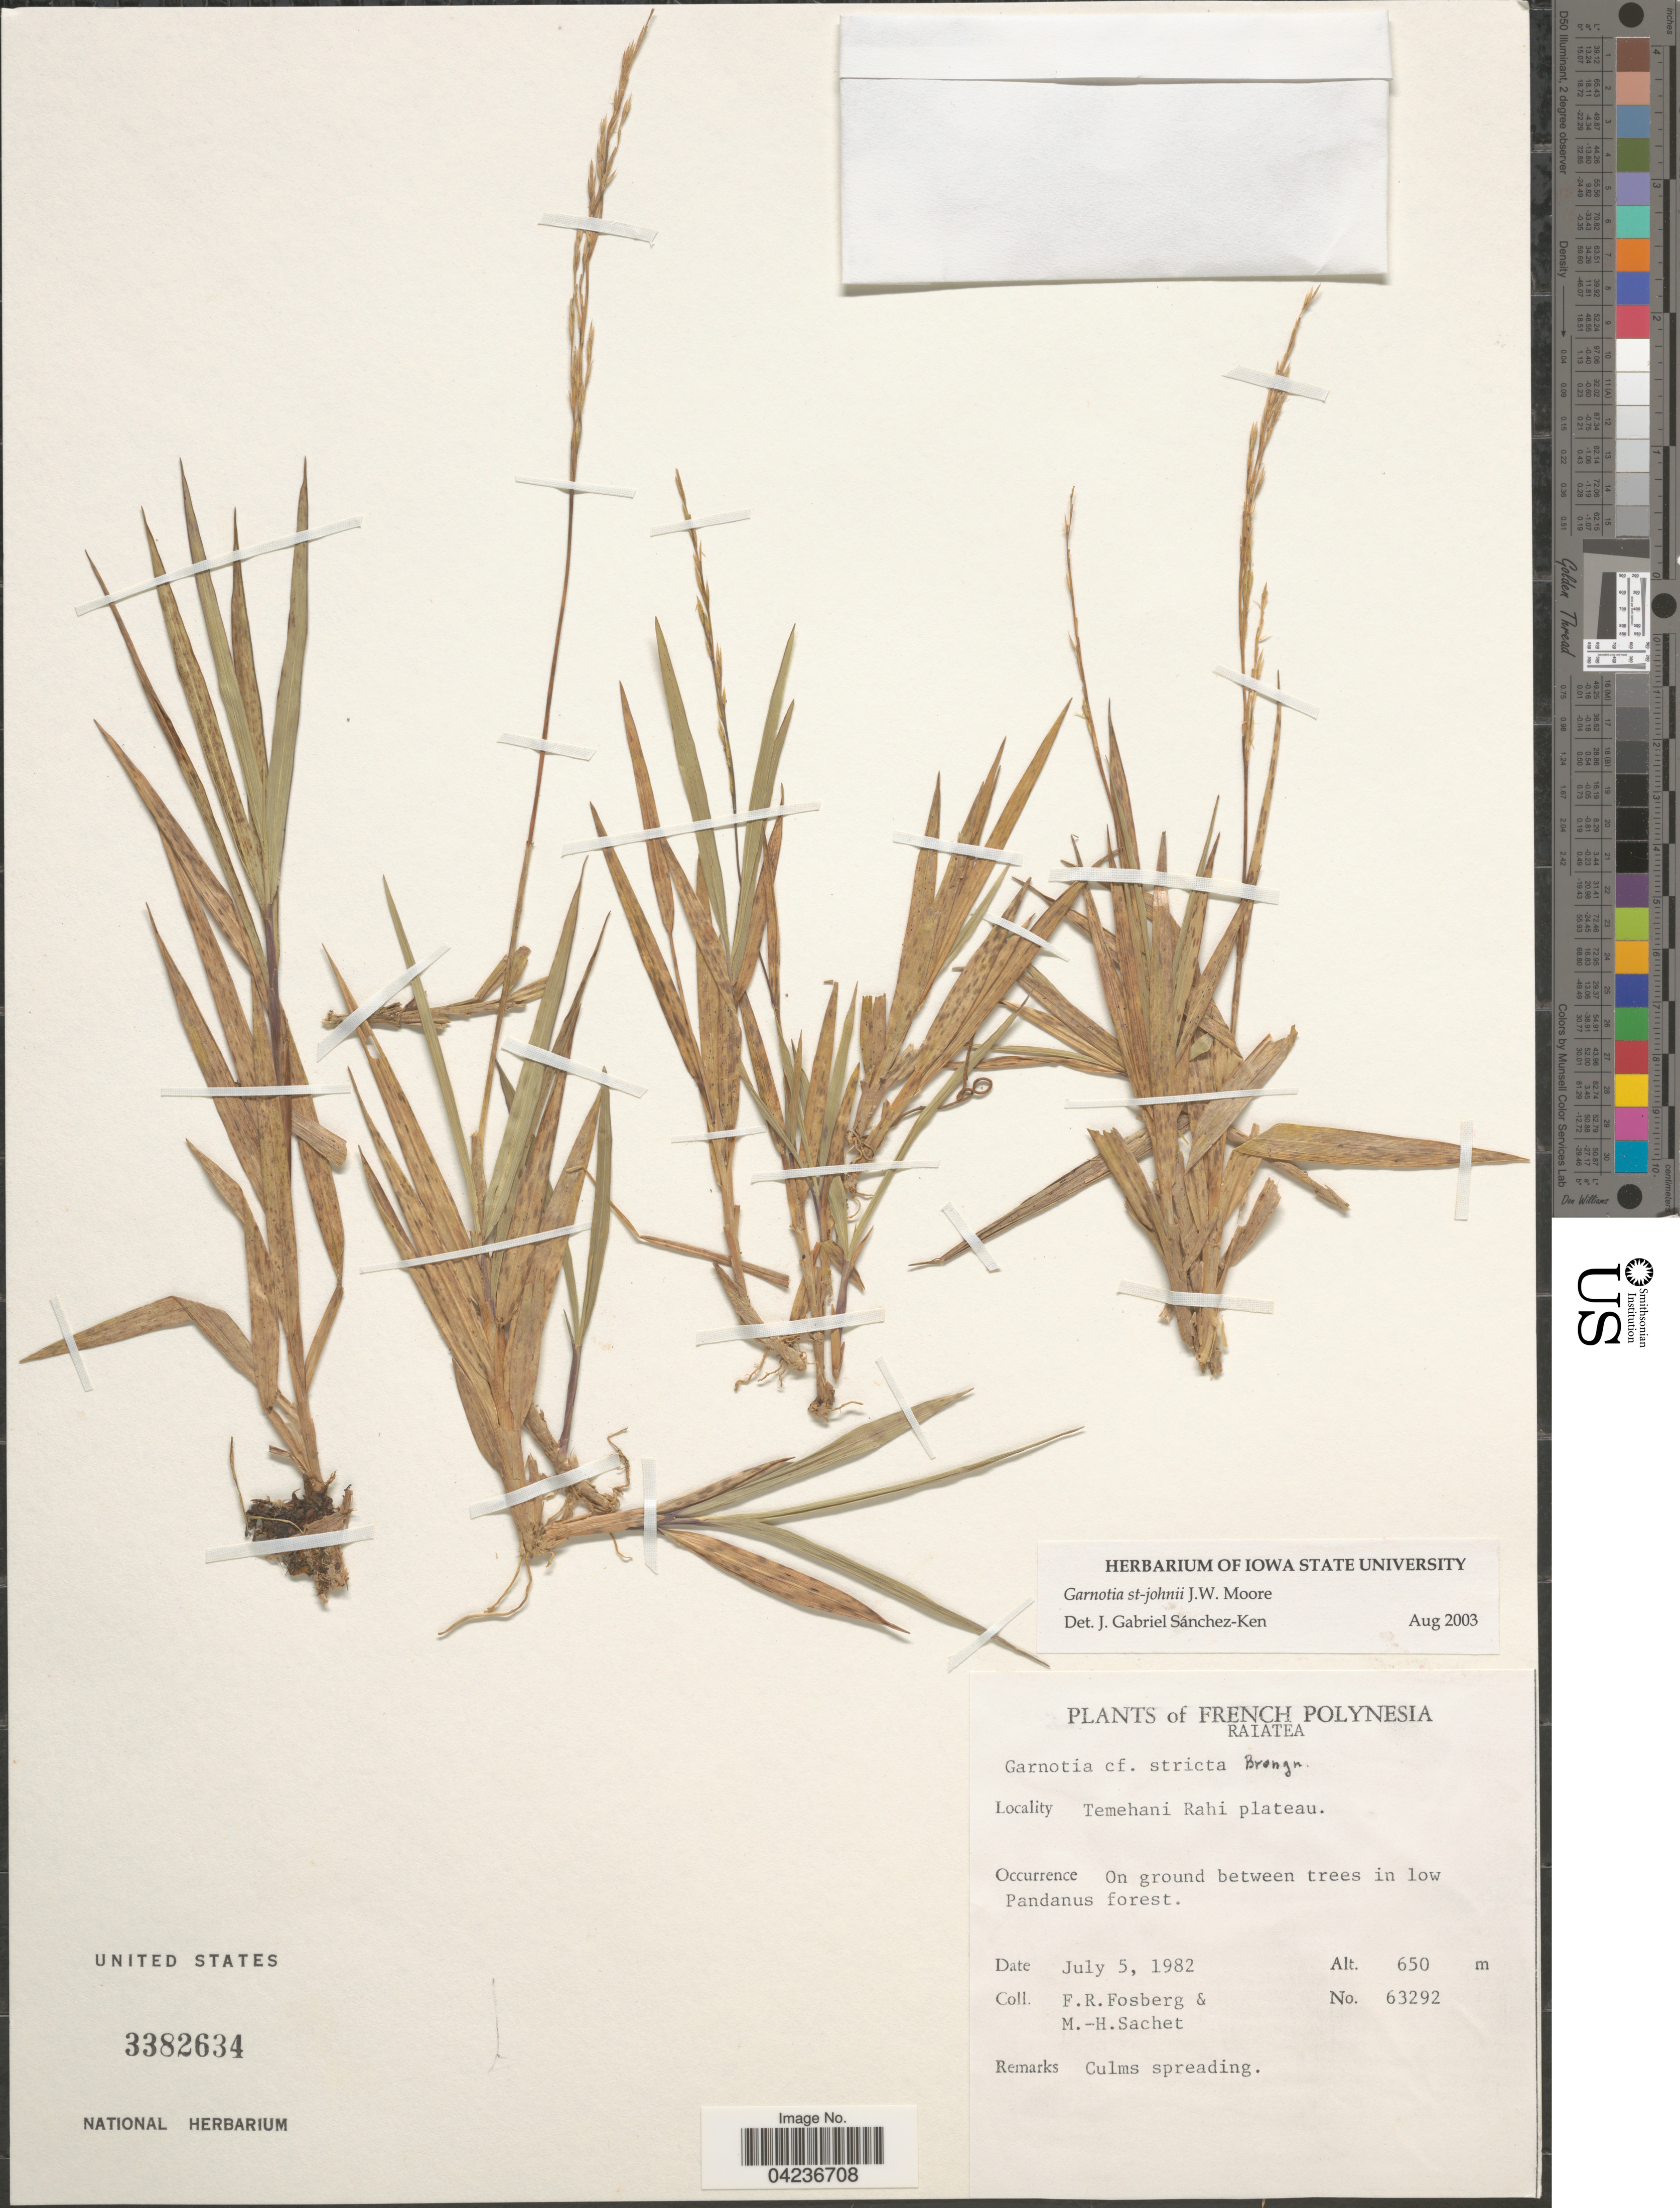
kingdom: Plantae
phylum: Tracheophyta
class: Liliopsida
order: Poales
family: Poaceae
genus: Garnotia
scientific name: Garnotia st-johnii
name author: J.W. Moore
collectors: F. R. Fosberg & M.-H. Sachet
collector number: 63292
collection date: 1982-07-05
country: French Polynesia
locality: Raiatea. Temehani Rahi plateau.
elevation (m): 650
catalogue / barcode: US 3382634